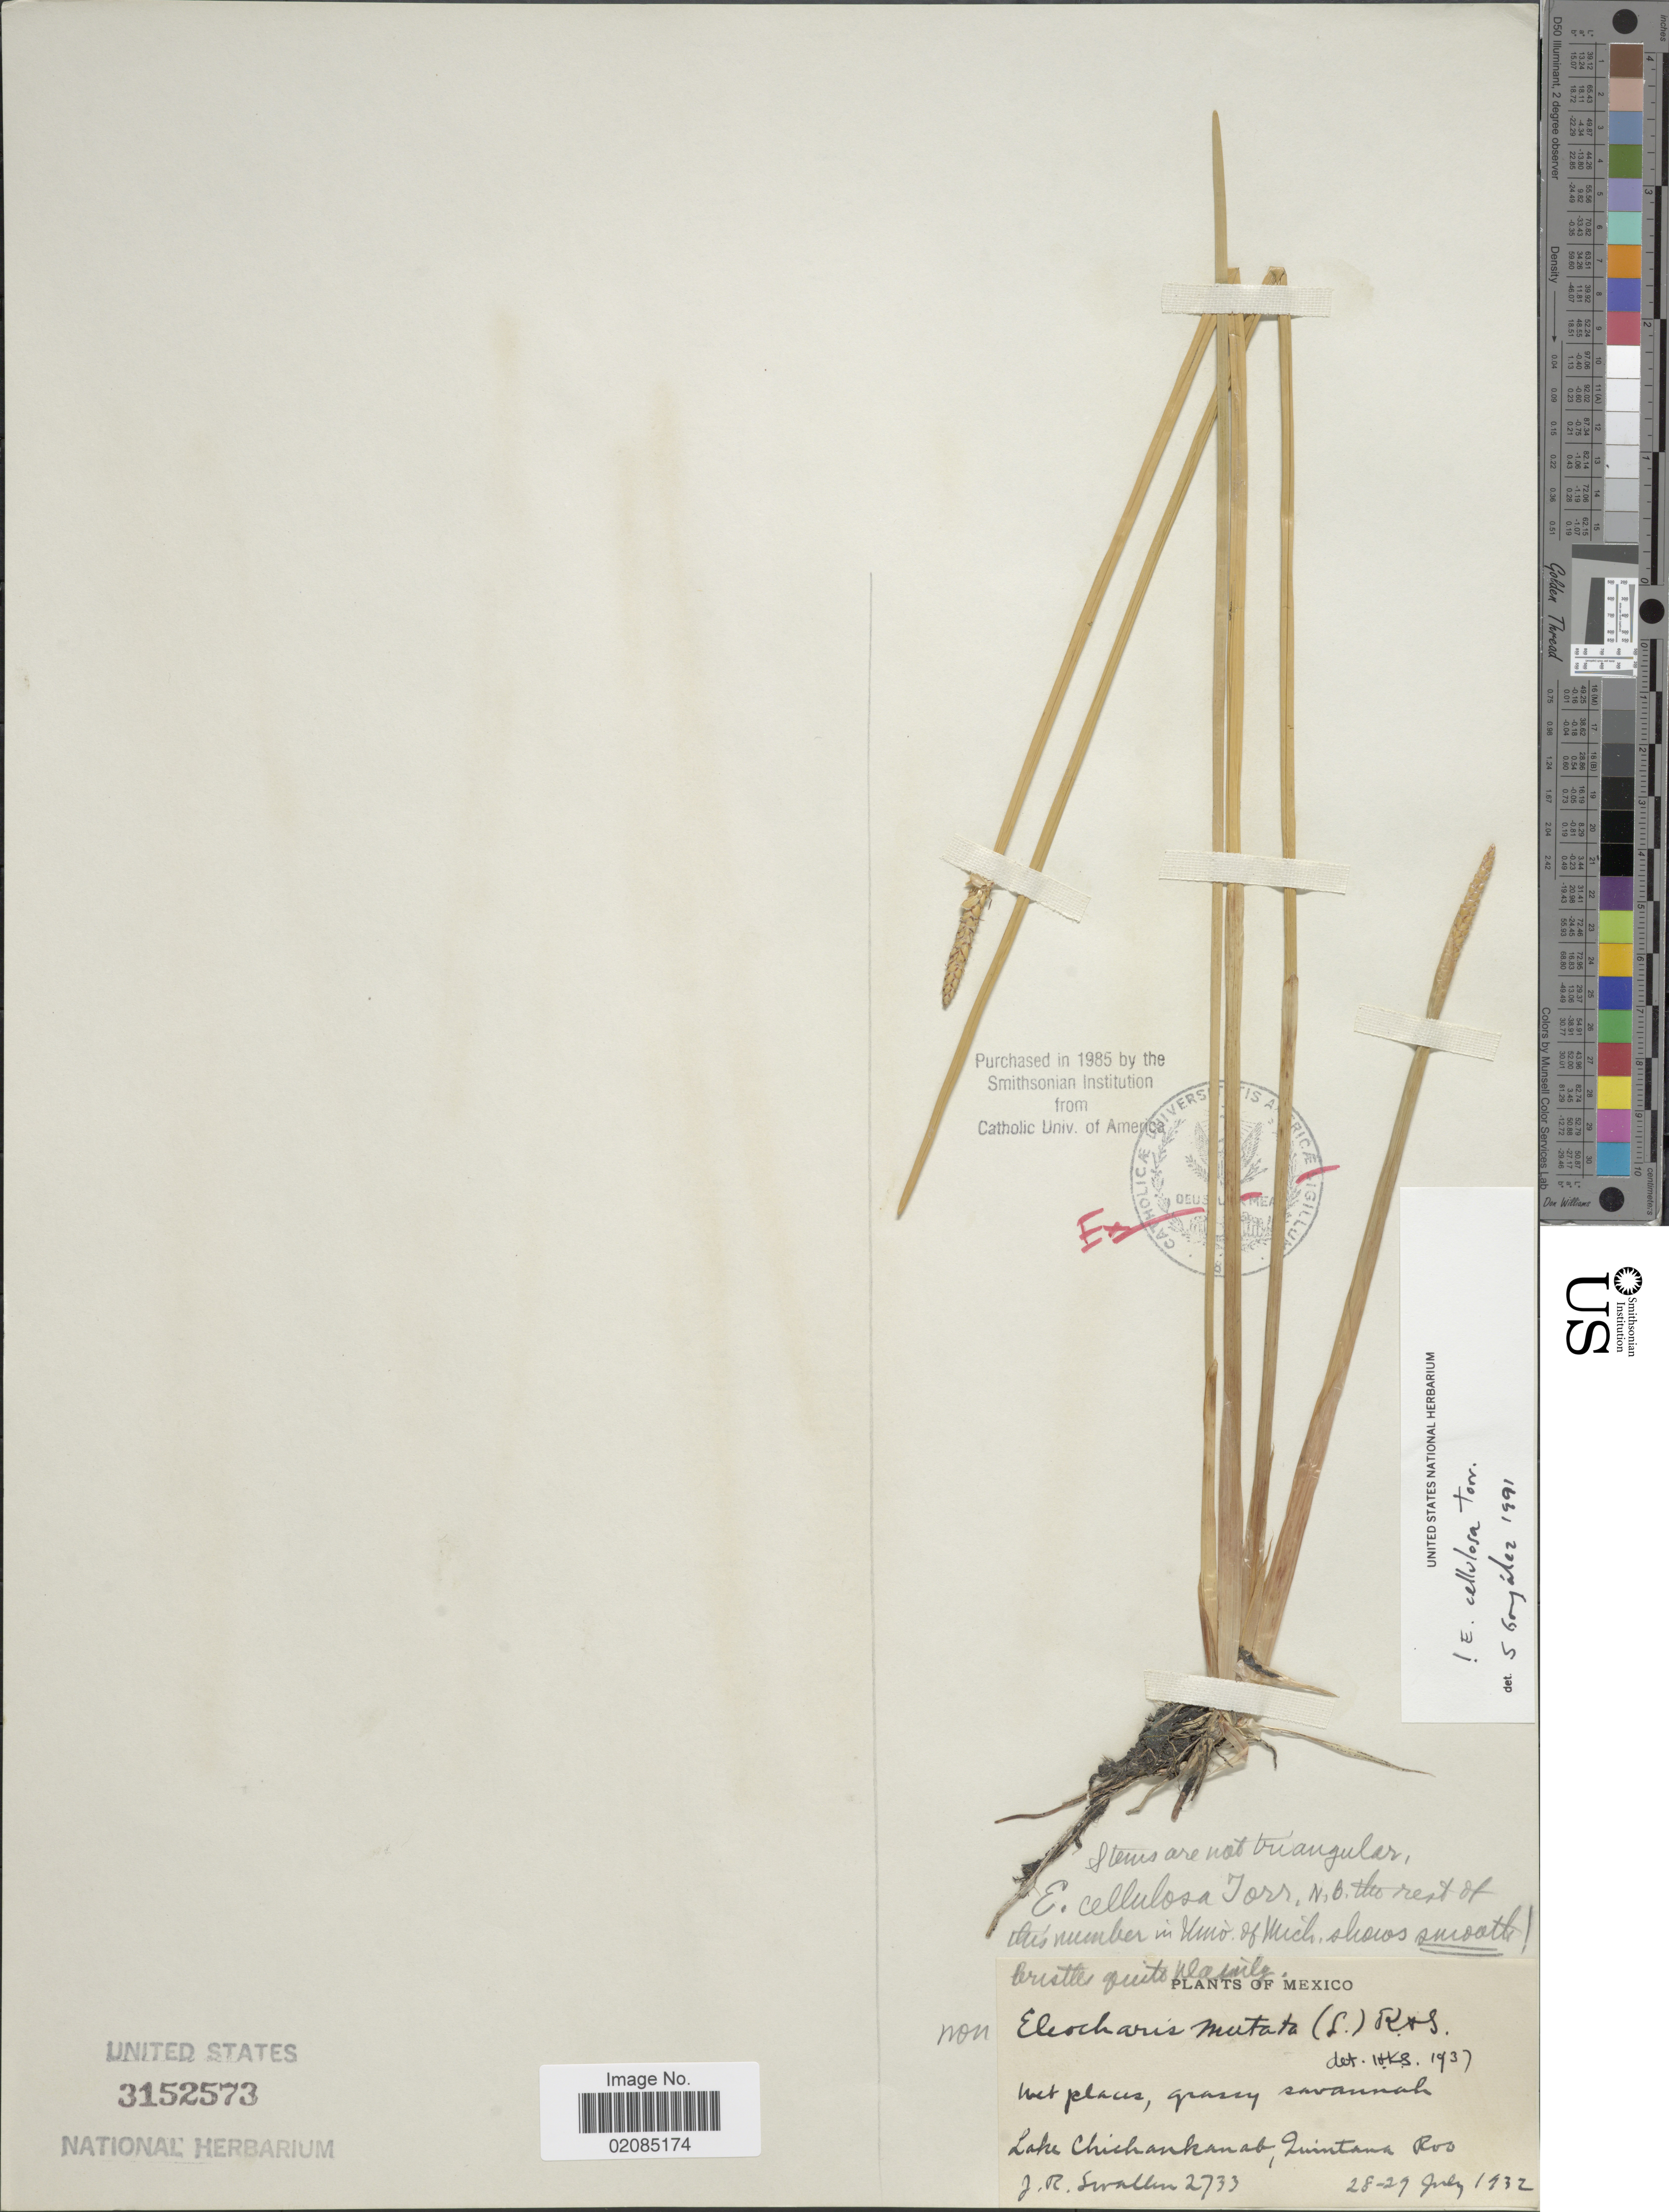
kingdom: Plantae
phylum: Tracheophyta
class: Liliopsida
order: Poales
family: Cyperaceae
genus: Eleocharis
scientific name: Eleocharis cellulosa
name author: Torr.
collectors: J. R. Swallen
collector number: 2733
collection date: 1932-07-28/1932-07-29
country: Mexico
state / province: Quintana Roo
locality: Lake Chichankanab.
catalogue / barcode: US 3152573